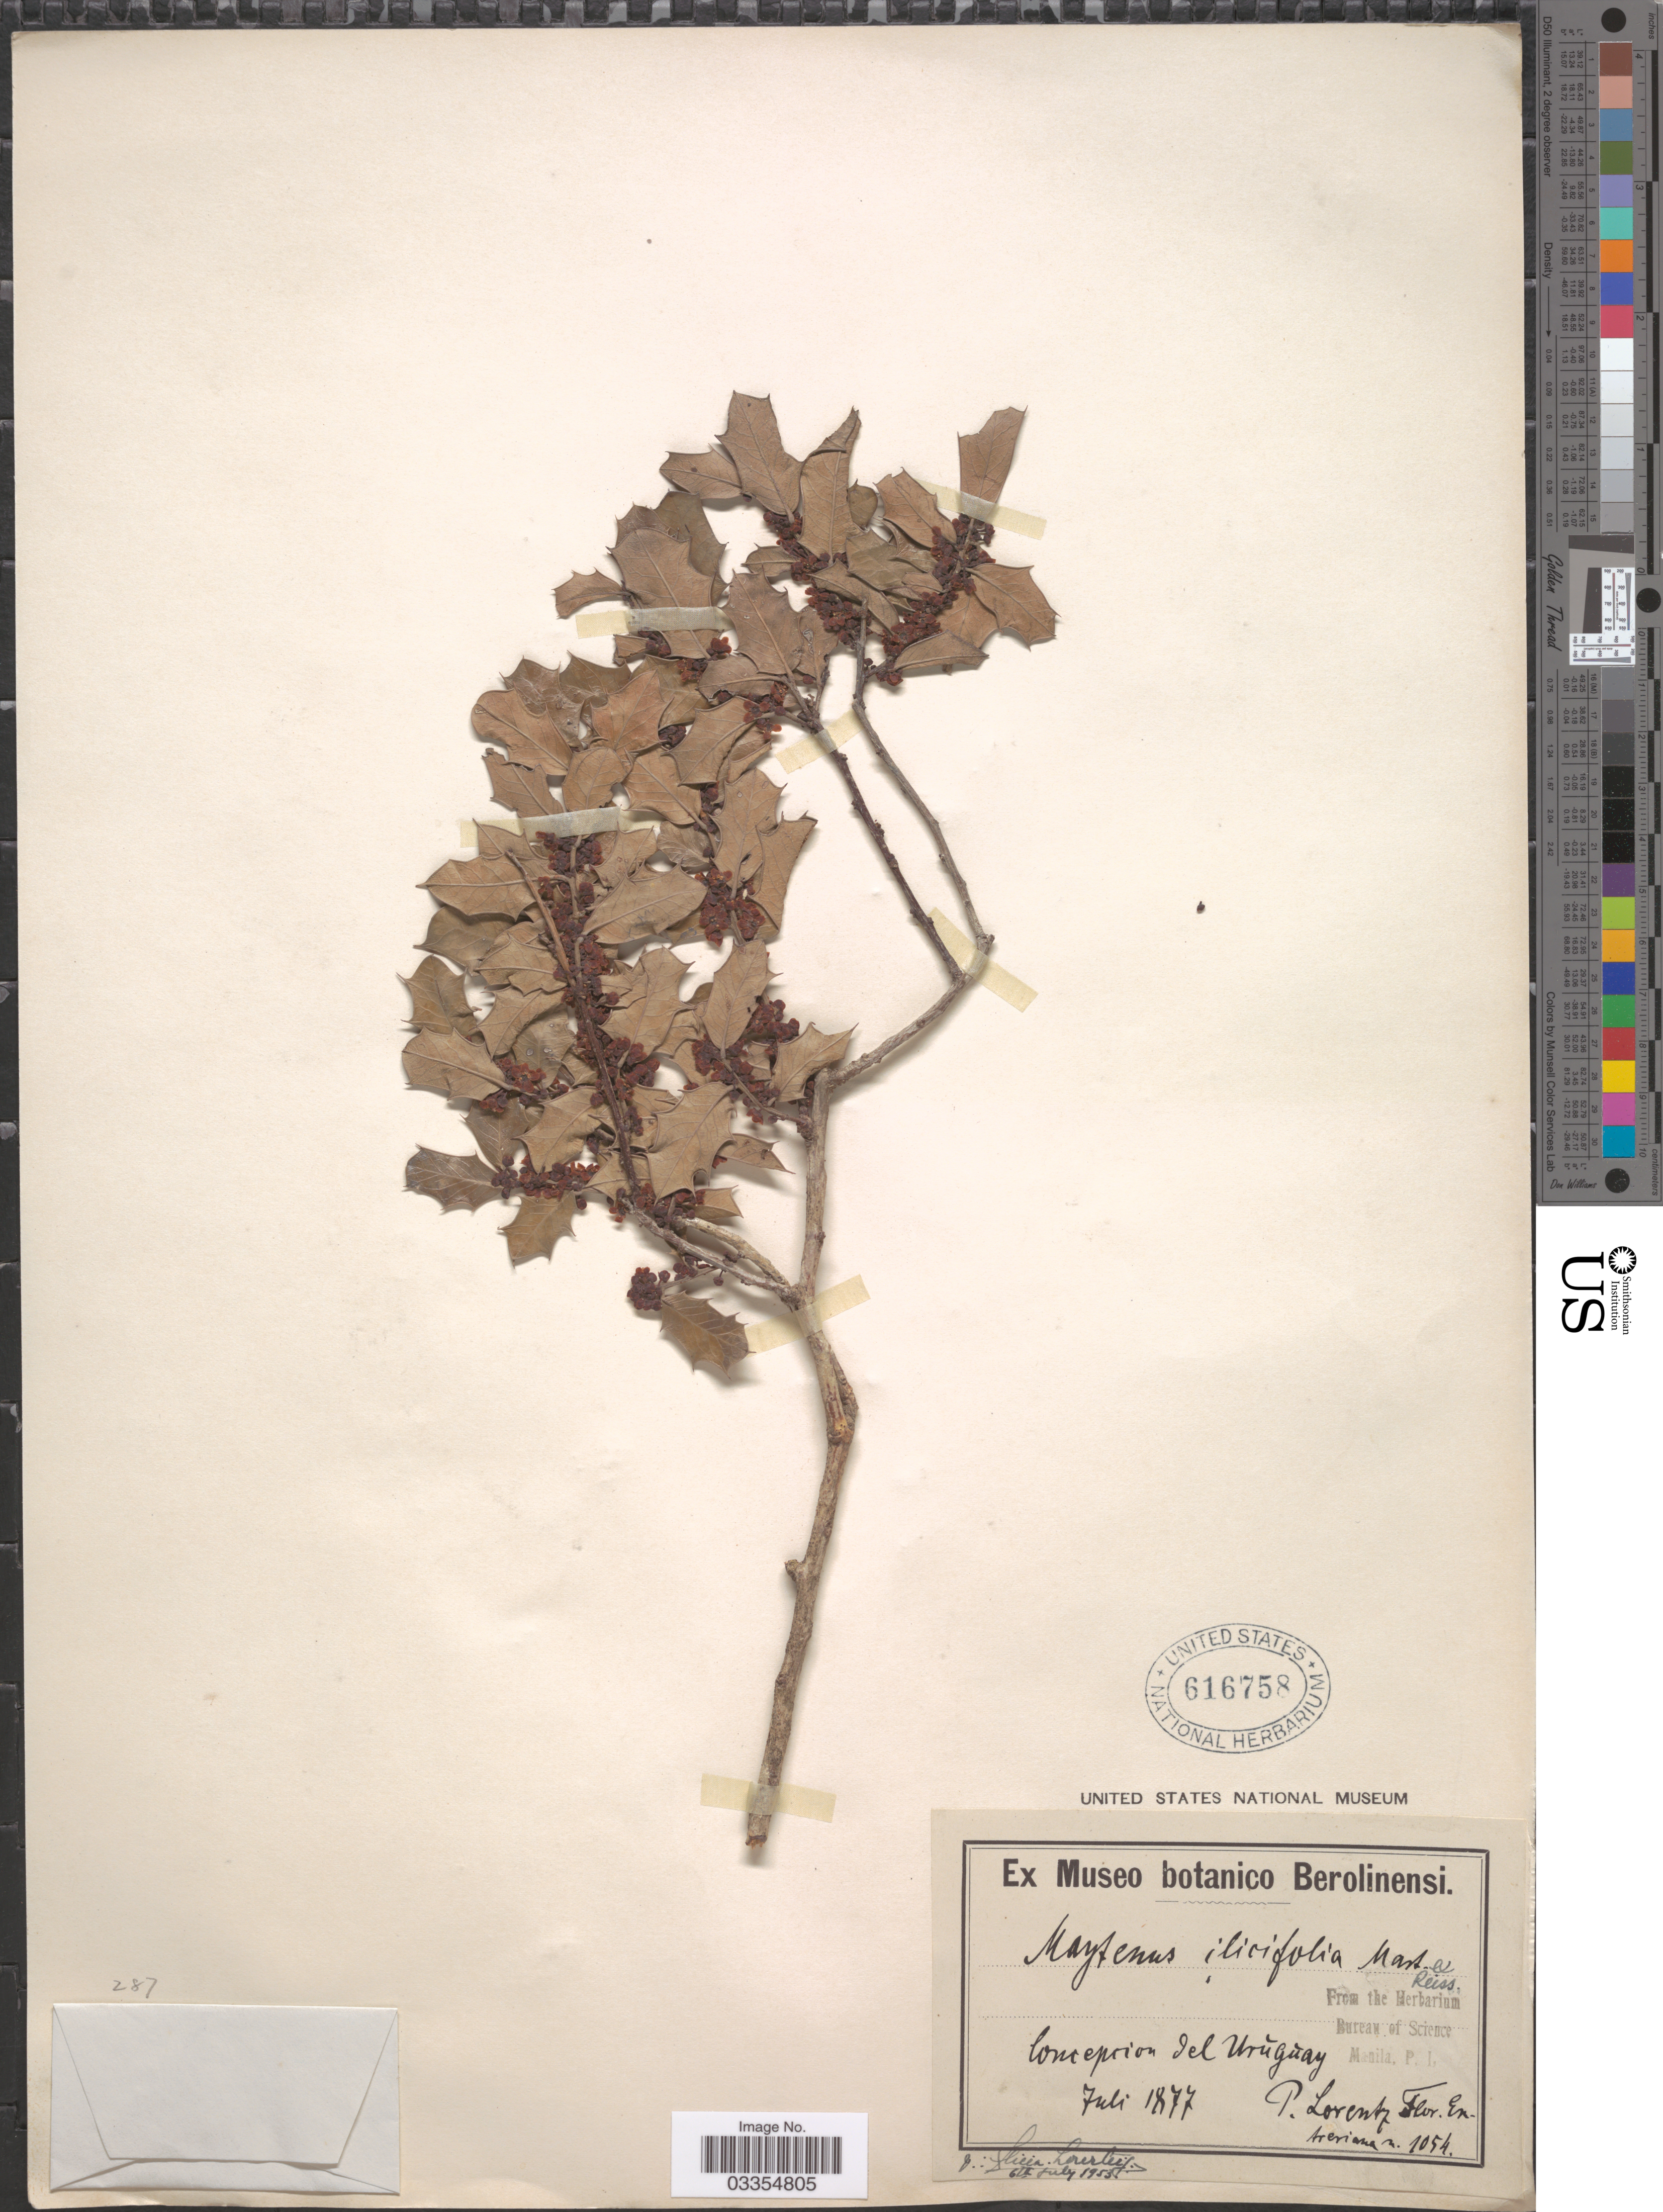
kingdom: Plantae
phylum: Tracheophyta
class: Magnoliopsida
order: Celastrales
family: Celastraceae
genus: Maytenus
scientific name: Maytenus ilicifolia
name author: (Schrad.) Planch.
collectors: P. G. Lorentz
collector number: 1054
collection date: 1877-07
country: Uruguay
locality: Concepcion del Uruguay.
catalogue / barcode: US 616758